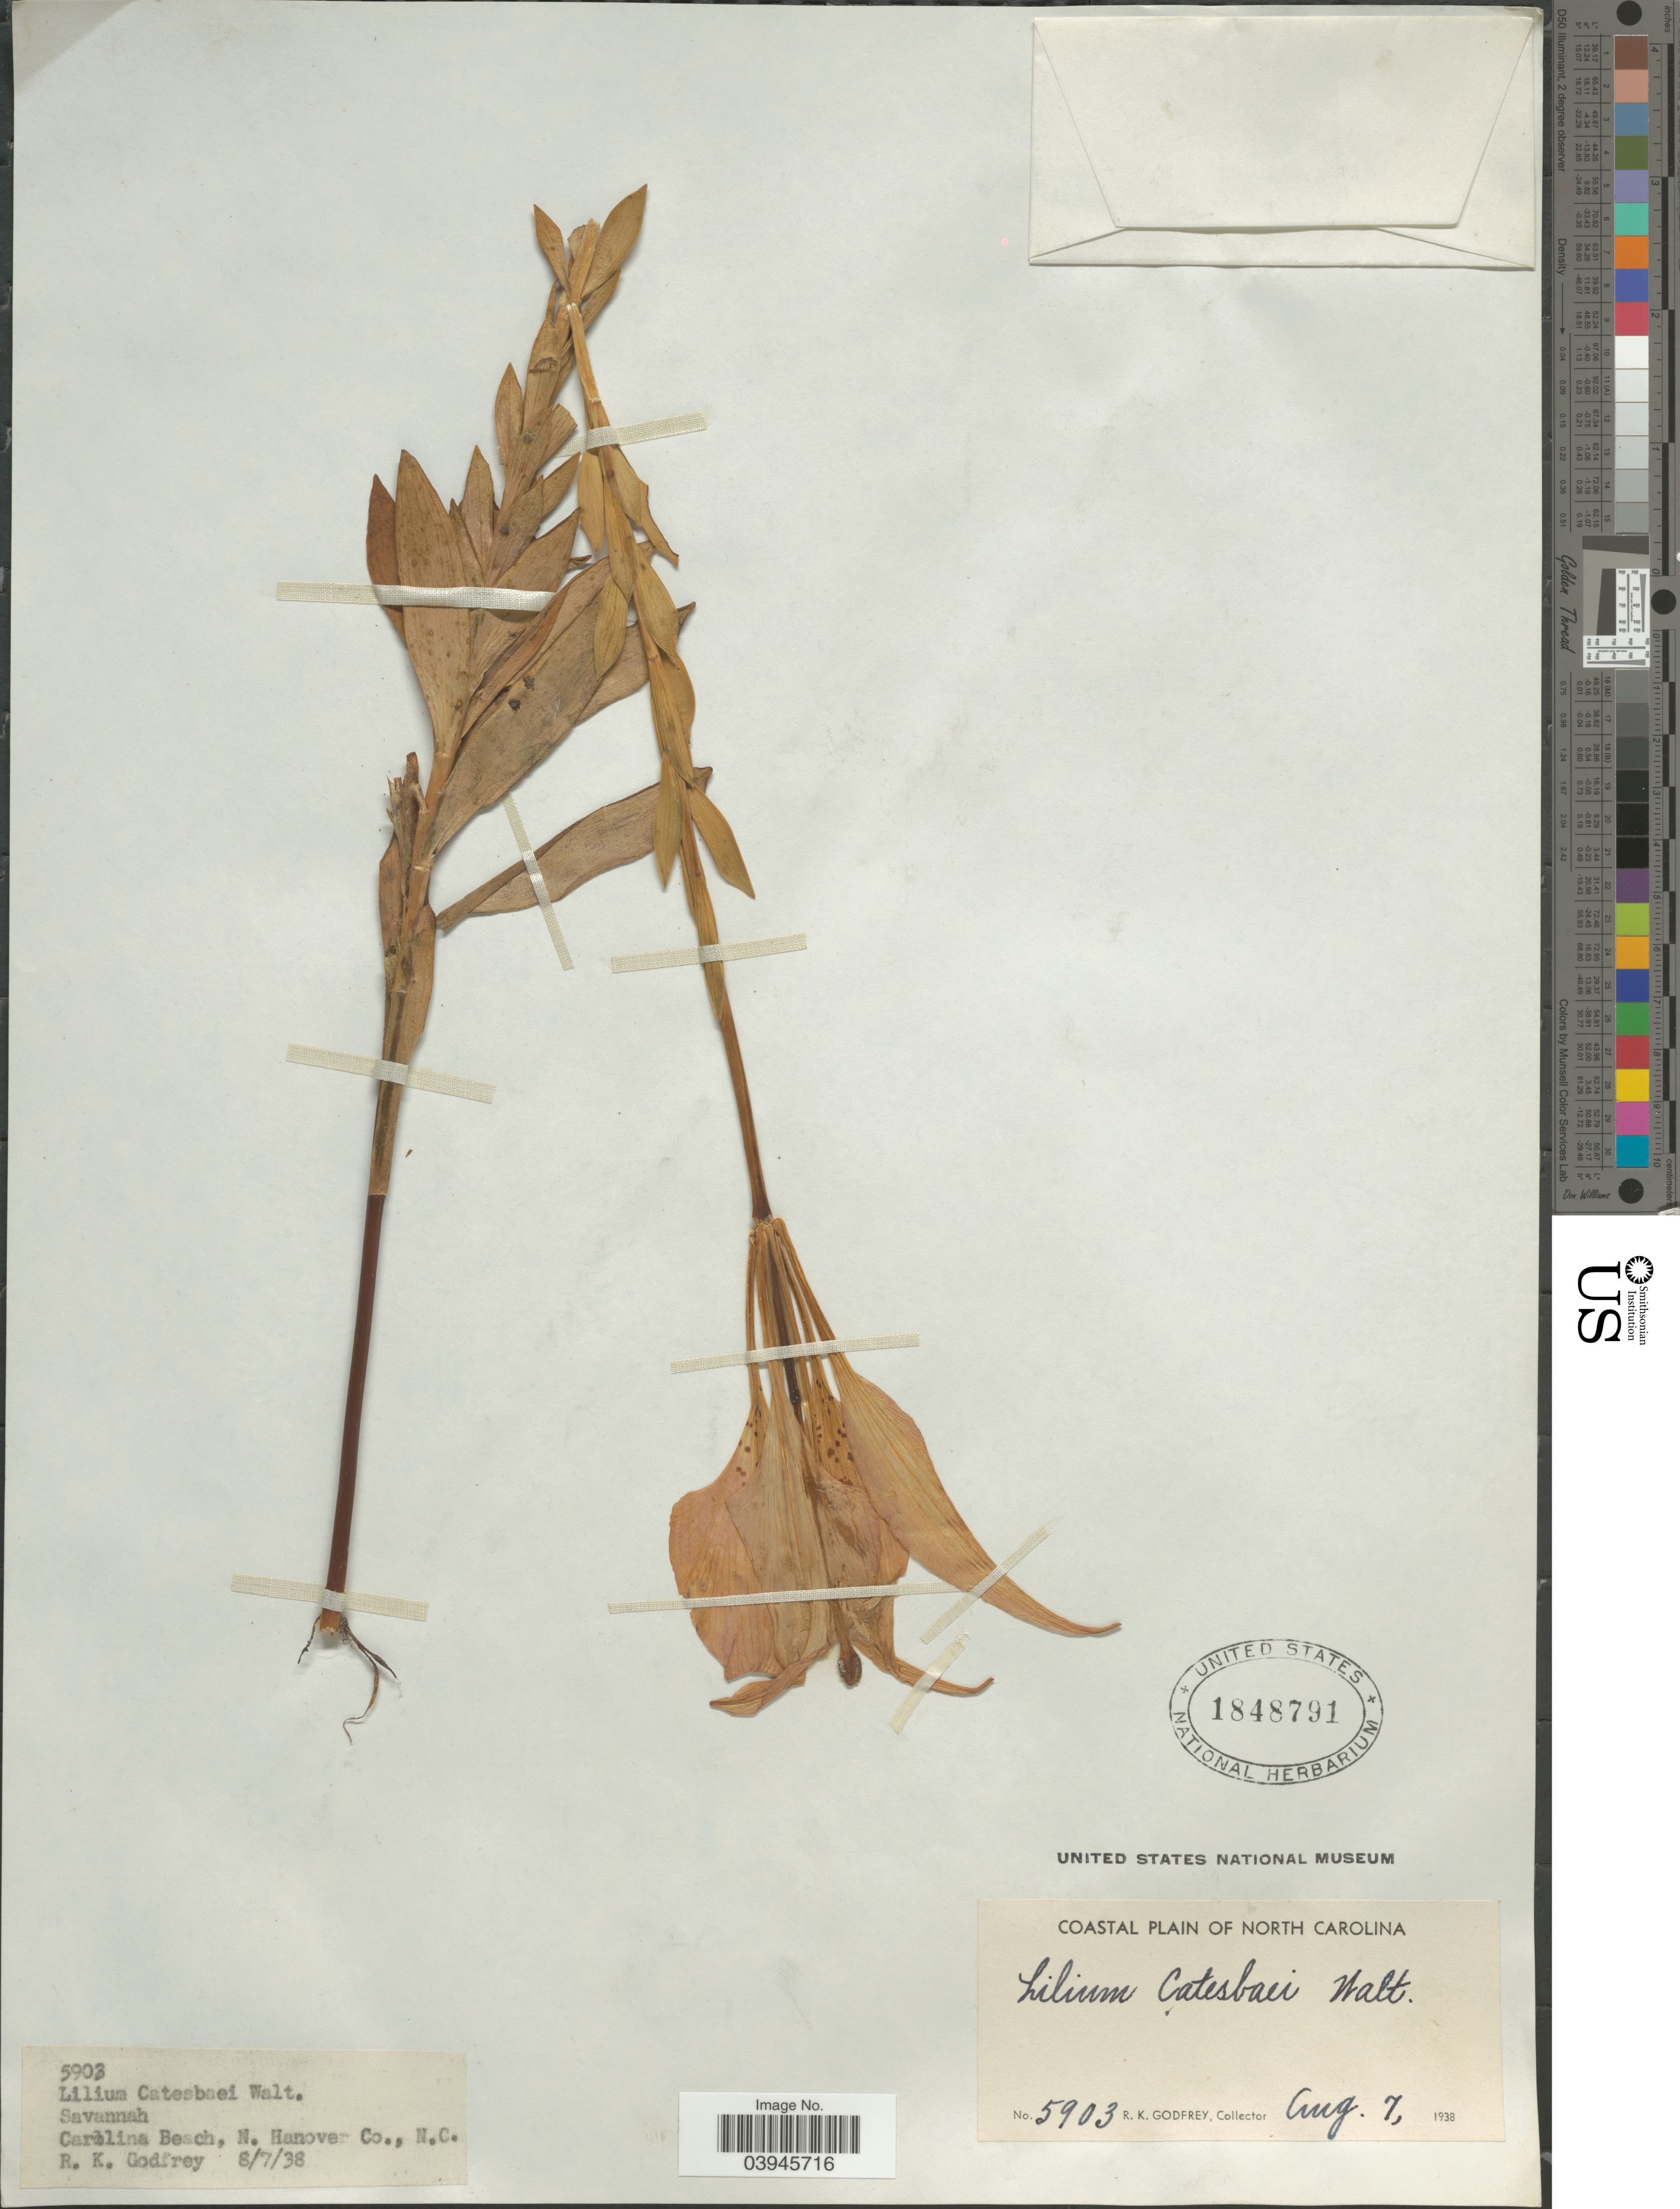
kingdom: Plantae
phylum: Tracheophyta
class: Liliopsida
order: Liliales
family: Liliaceae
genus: Lilium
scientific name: Lilium catesbaei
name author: Walter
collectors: R. K. Godfrey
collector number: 5903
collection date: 1938-08-07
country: United States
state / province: North Carolina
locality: Carolina Beach, N. Hanover Co.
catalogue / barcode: US 1848791